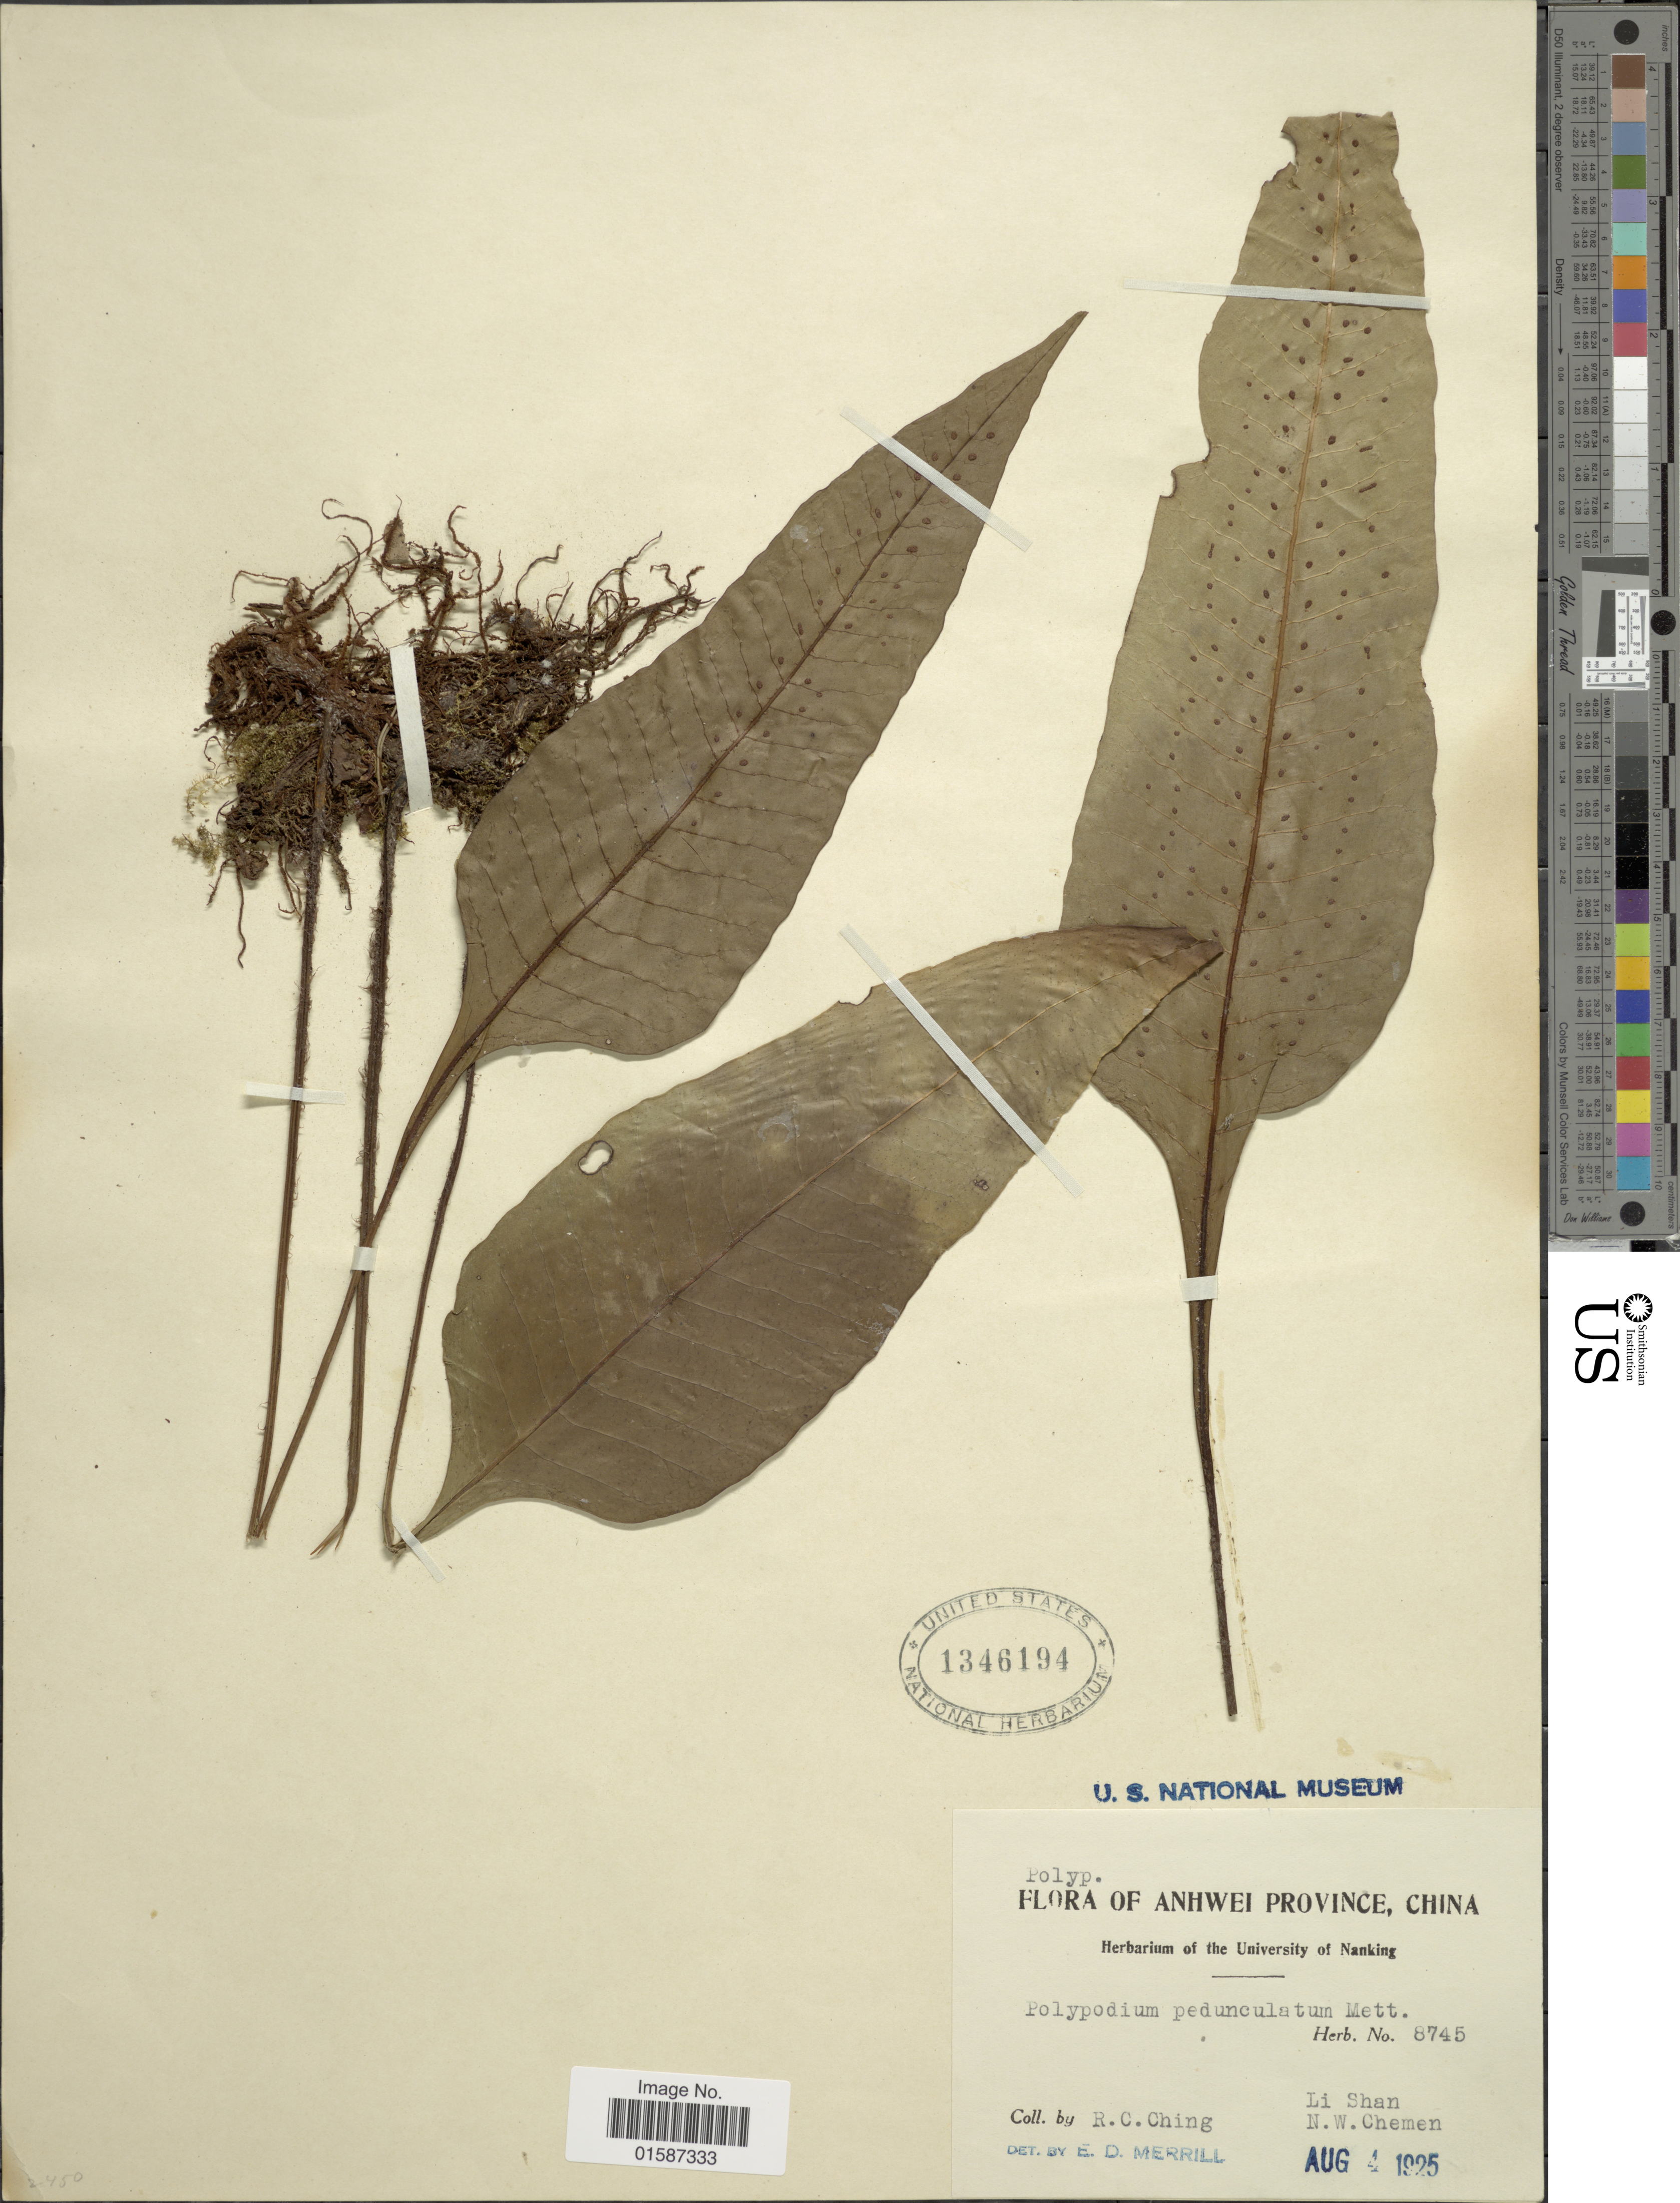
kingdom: Plantae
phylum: Tracheophyta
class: Polypodiopsida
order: Polypodiales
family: Polypodiaceae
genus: Neolepisorus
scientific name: Neolepisorus ovatus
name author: (Bedd.) Ching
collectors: R. C. Ching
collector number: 8745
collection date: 1925-08-04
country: China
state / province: Anhui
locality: Anhwei Province, Li Shan, N. W. Chemen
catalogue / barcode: US 1346194